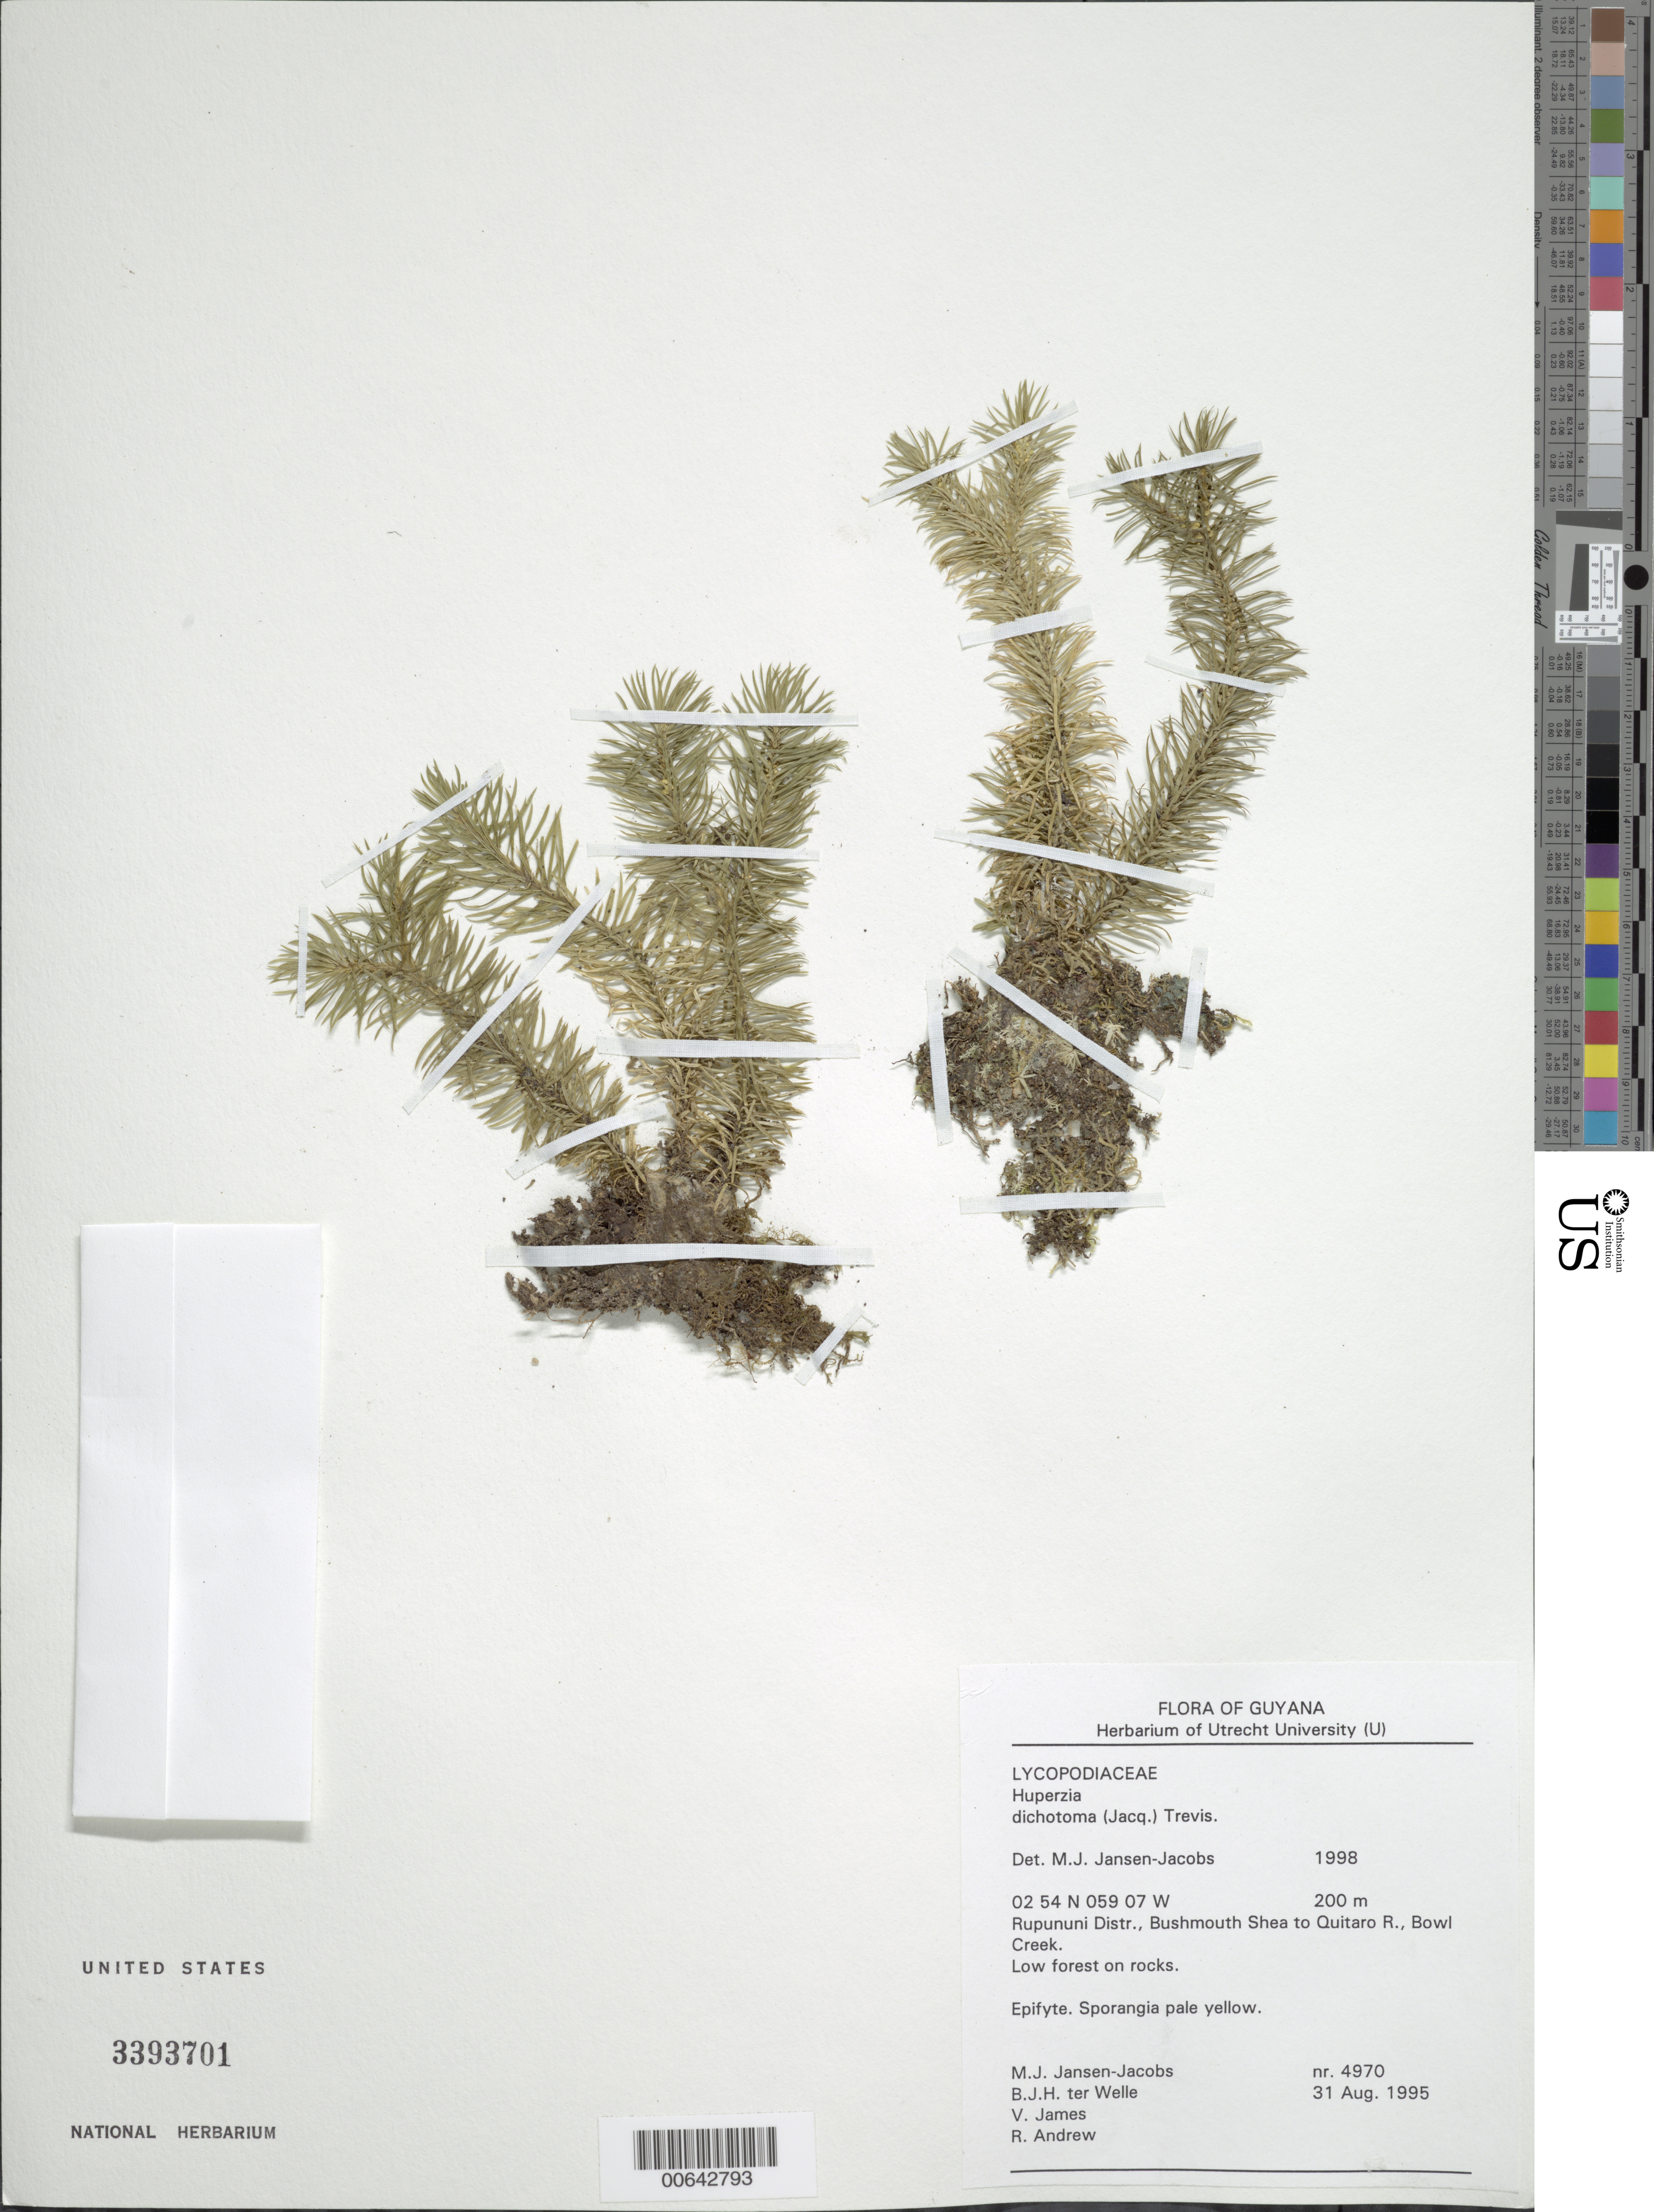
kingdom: Plantae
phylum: Tracheophyta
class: Lycopodiopsida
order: Lycopodiales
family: Lycopodiaceae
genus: Phlegmariurus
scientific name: Phlegmariurus dichotomus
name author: (Jacq.) W.H. Wagner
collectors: M. J. Jansen-Jacobs, B. Welle, V. James & R. Andrew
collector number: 4970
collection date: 1995-08-31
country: Guyana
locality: Rupununi Distr., Bushmouth Shea to Quitaro R., Bowl Creek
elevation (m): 200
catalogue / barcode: US 3393701